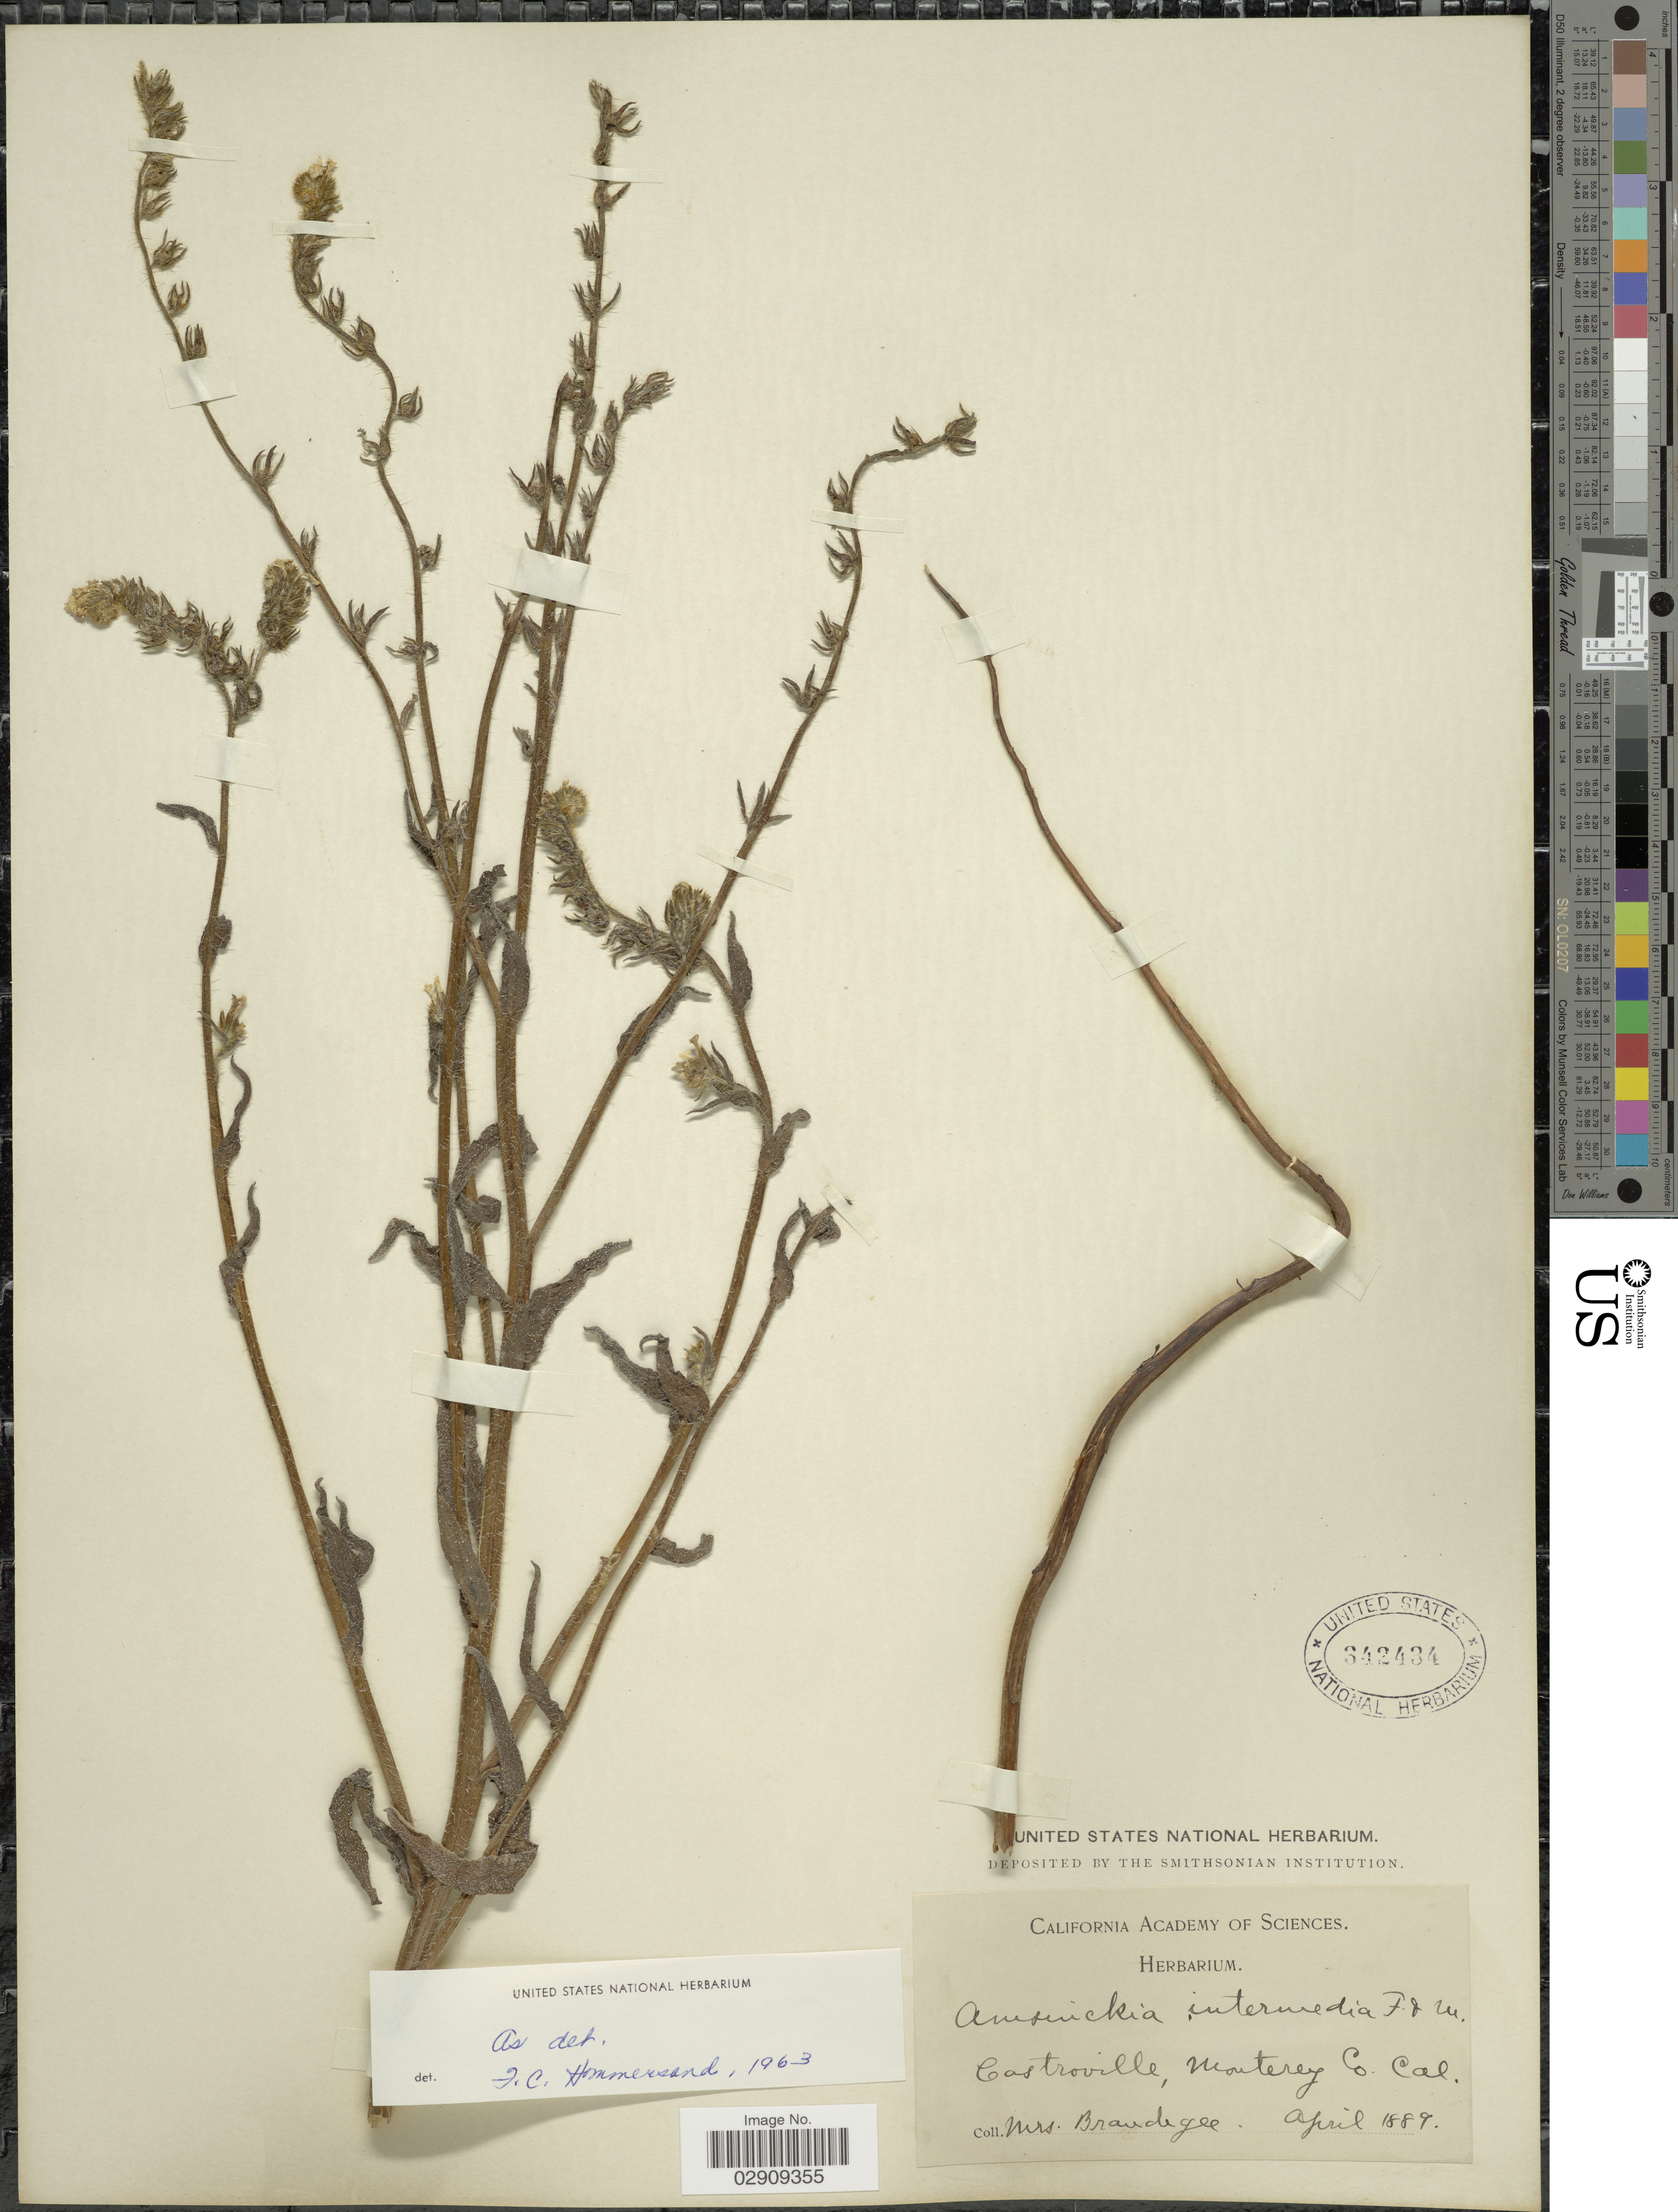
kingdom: Plantae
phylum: Tracheophyta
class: Magnoliopsida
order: Boraginales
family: Boraginaceae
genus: Amsinckia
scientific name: Amsinckia menziesii var. intermedia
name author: (Fisch. & C.A. Mey.) Ganders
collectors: M. K. Brandegee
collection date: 1889-04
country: United States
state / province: California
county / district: Monterey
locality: Castroville, Monterey Co. Cal.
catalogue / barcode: US 342434